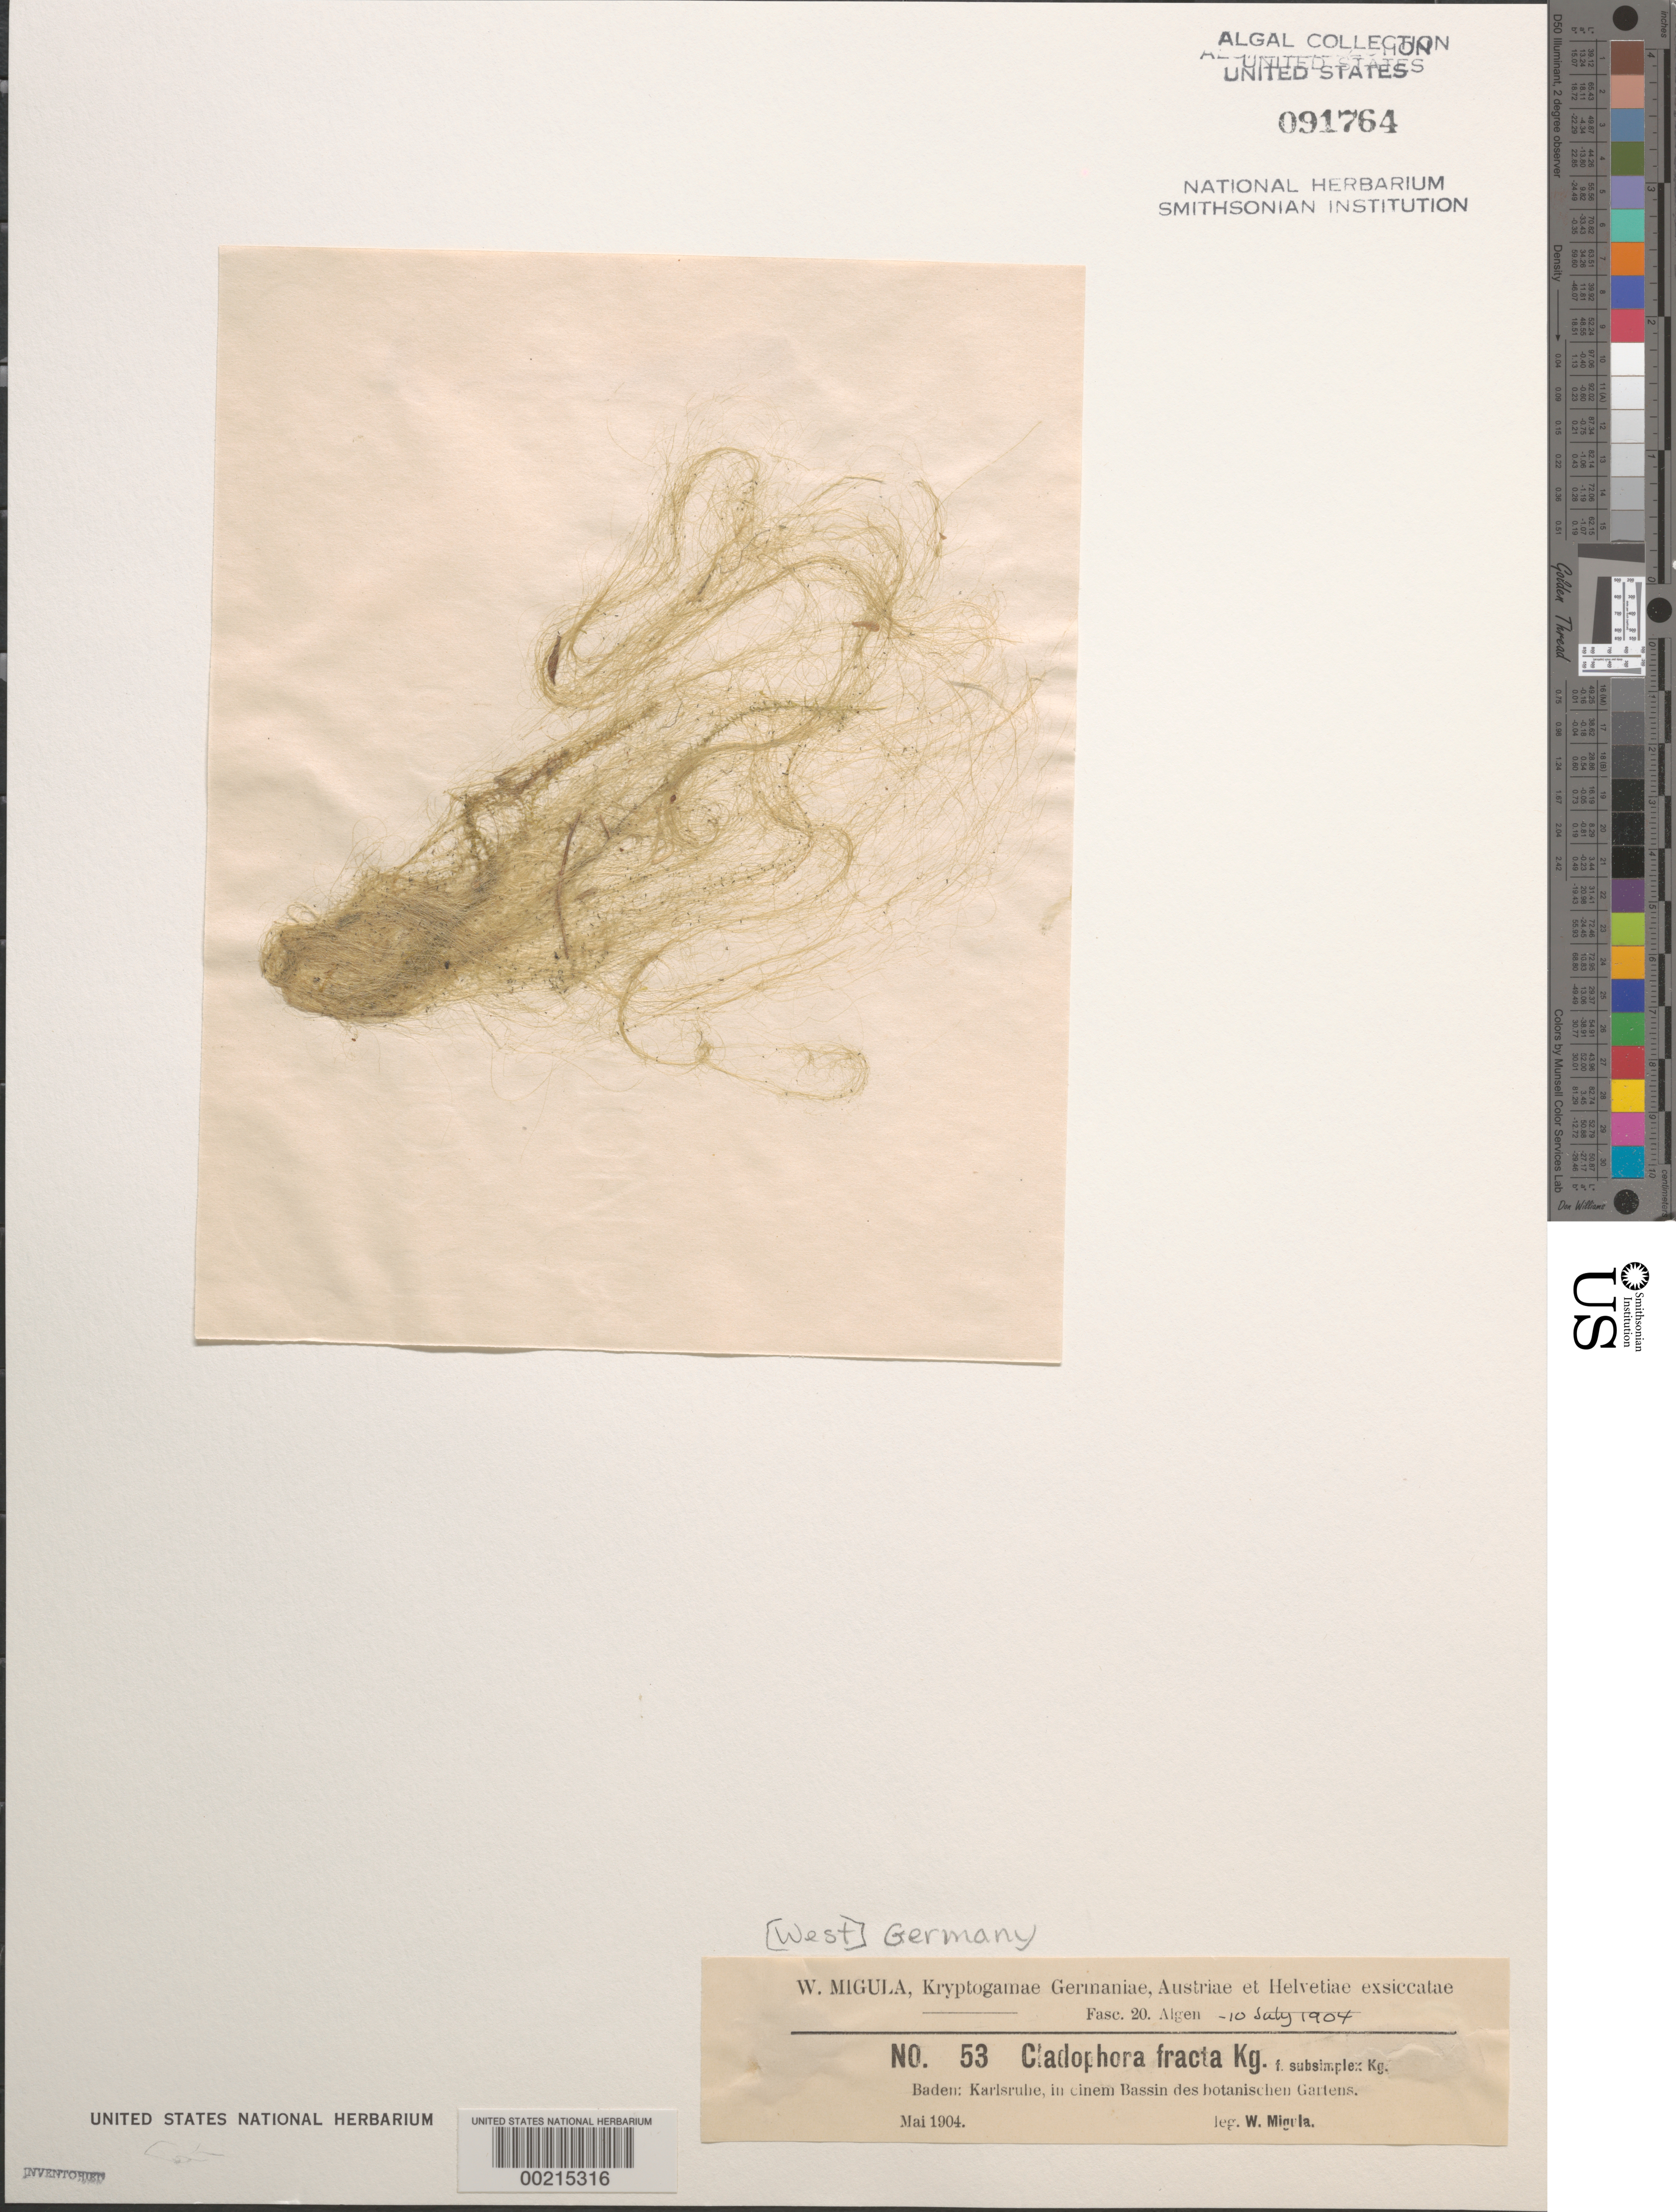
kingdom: Plantae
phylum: Chlorophyta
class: Ulvophyceae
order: Cladophorales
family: Cladophoraceae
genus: Cladophora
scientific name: Cladophora fracta f. subsimplex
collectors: W. Migula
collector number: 53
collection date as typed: May 1904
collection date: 1904-05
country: Germany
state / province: Baden-wurttemberg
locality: Karlsruhe, botanical garden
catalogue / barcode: US 91764